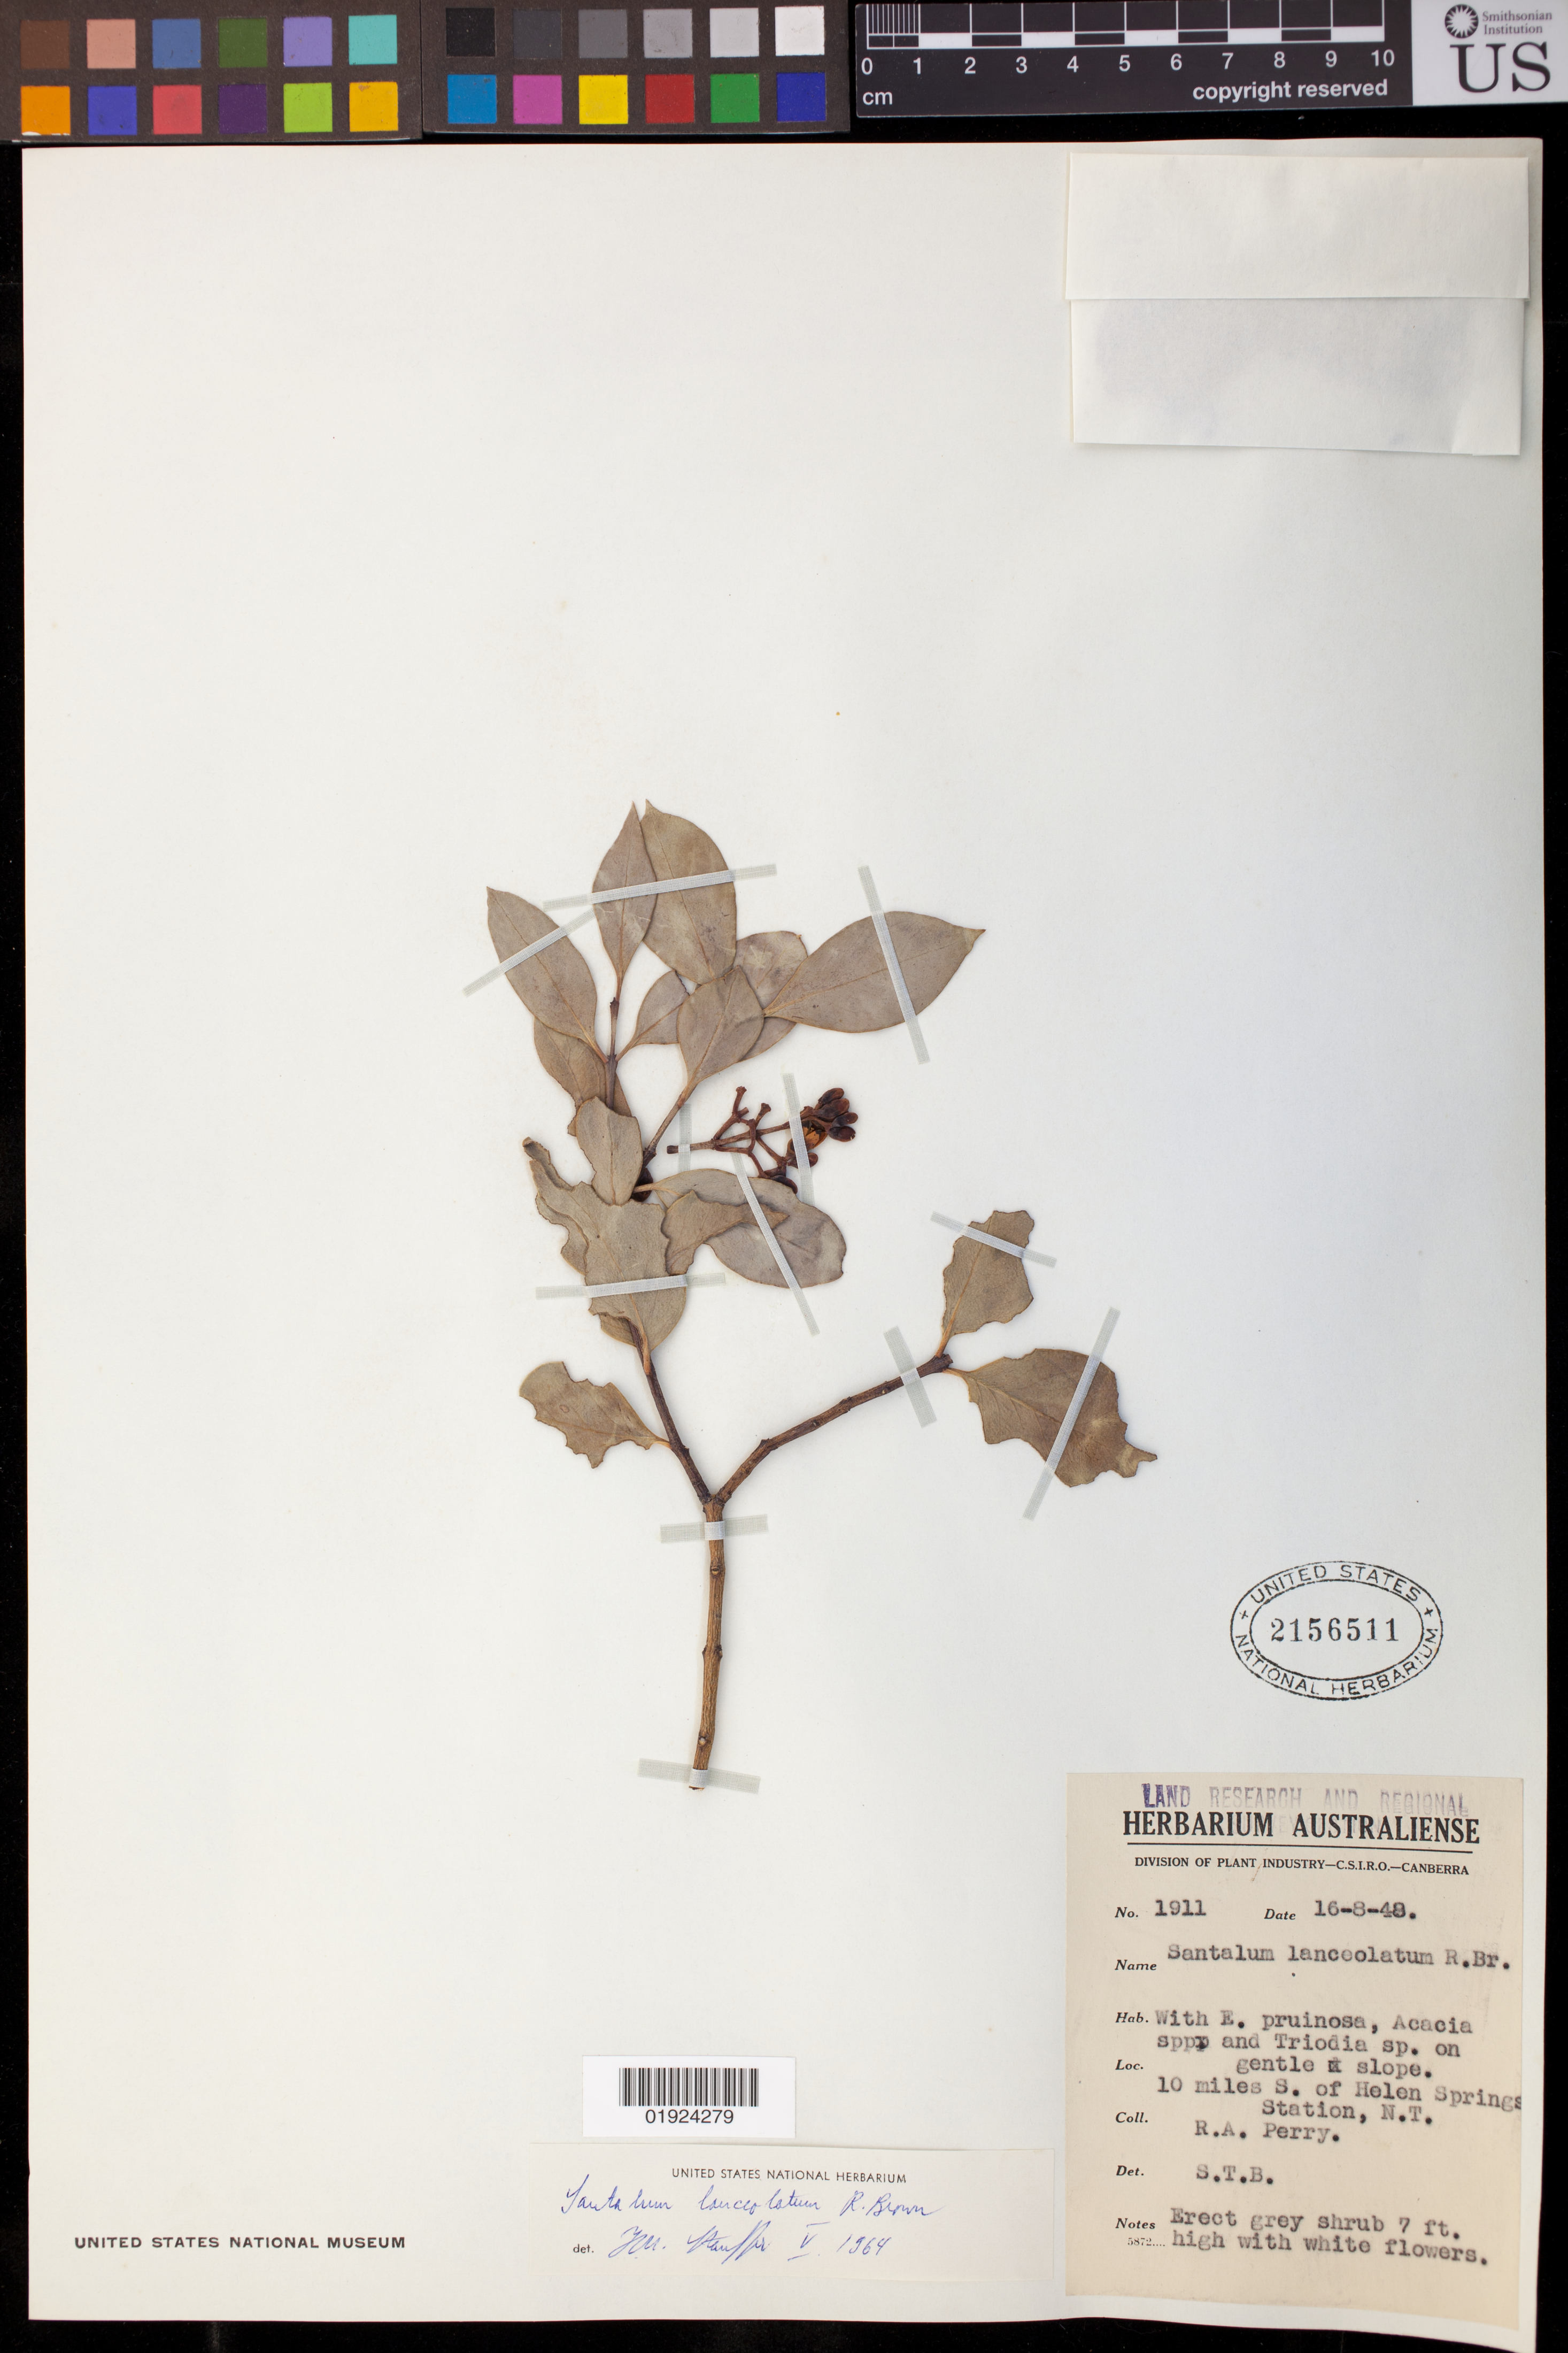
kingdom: Plantae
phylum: Tracheophyta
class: Magnoliopsida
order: Santalales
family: Santalaceae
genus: Santalum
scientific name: Santalum lanceolatum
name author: Schltdl.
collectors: Perry, R. A.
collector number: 1911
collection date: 1948-08-16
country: Australia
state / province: Northern Territory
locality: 10 miles S. of Helen Springs Station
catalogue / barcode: US 2156511